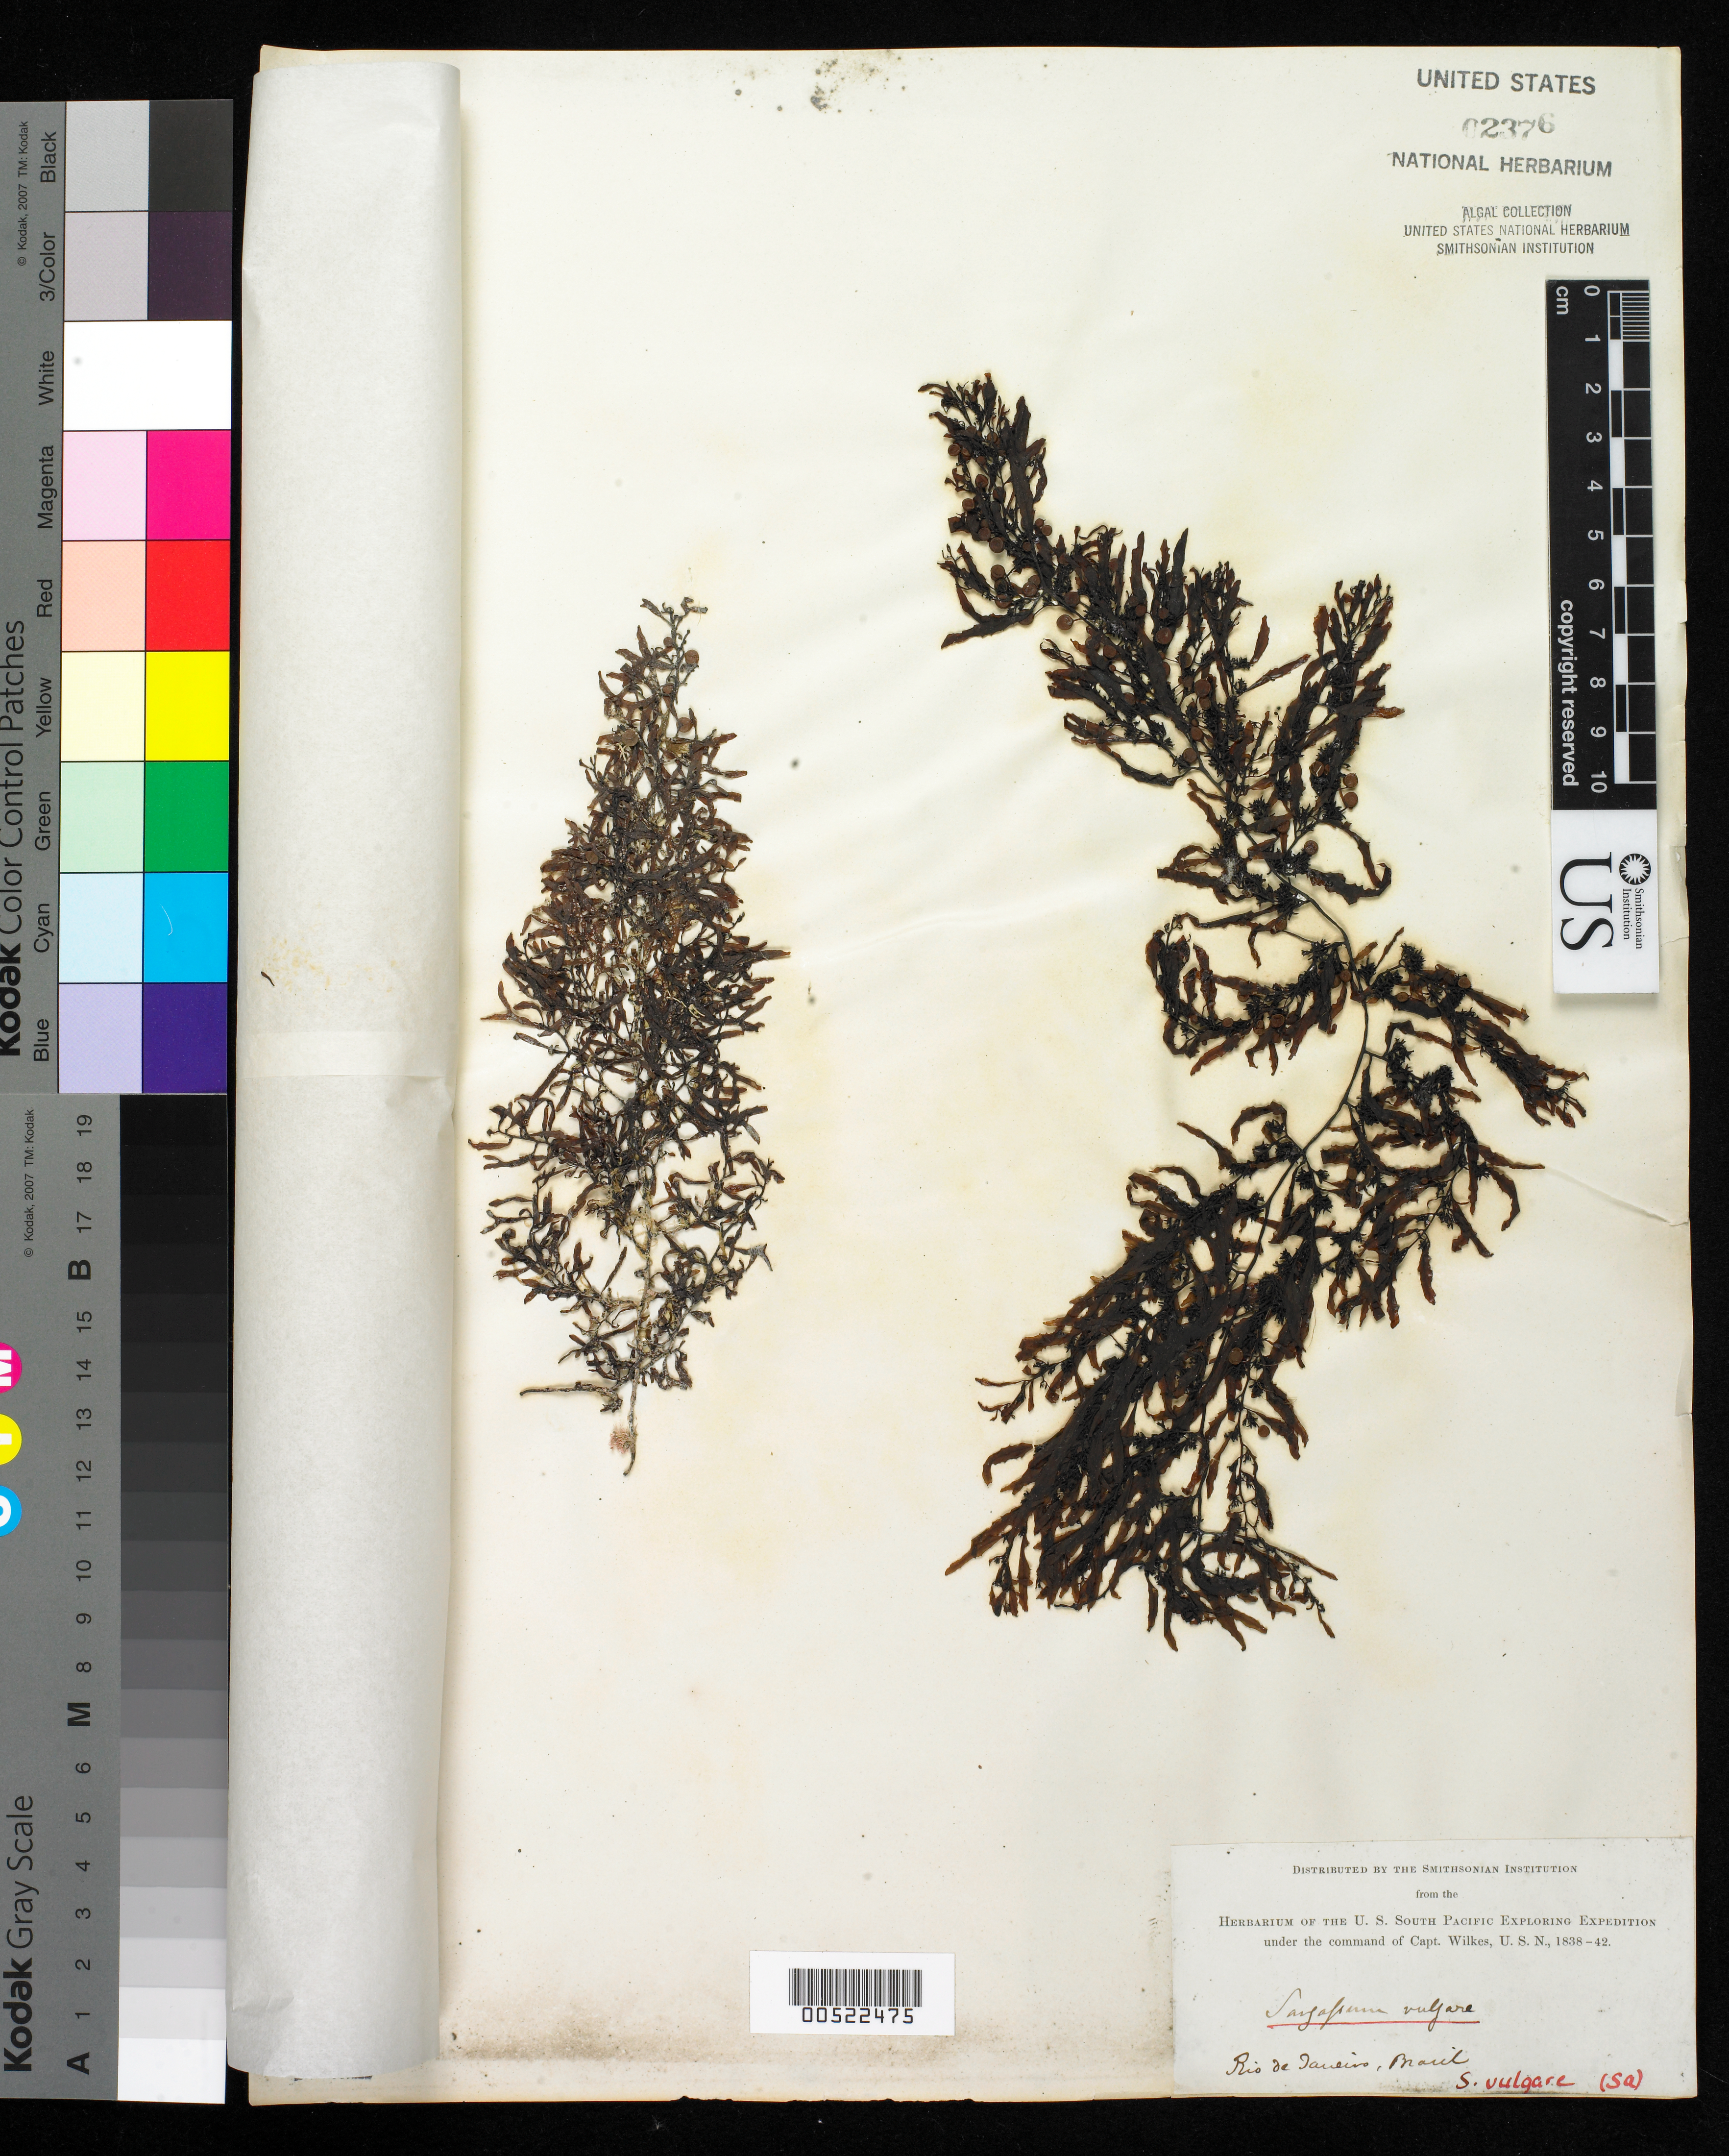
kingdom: Chromista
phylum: Ochrophyta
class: Phaeophyceae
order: Fucales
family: Sargassaceae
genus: Sargassum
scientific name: Sargassum vulgare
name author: C. Agardh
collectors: W. D. Brackenridge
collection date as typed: Nov 1838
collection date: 1838-11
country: Brazil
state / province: Rio de Janeiro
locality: Rio de Janeiro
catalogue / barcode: US 2376